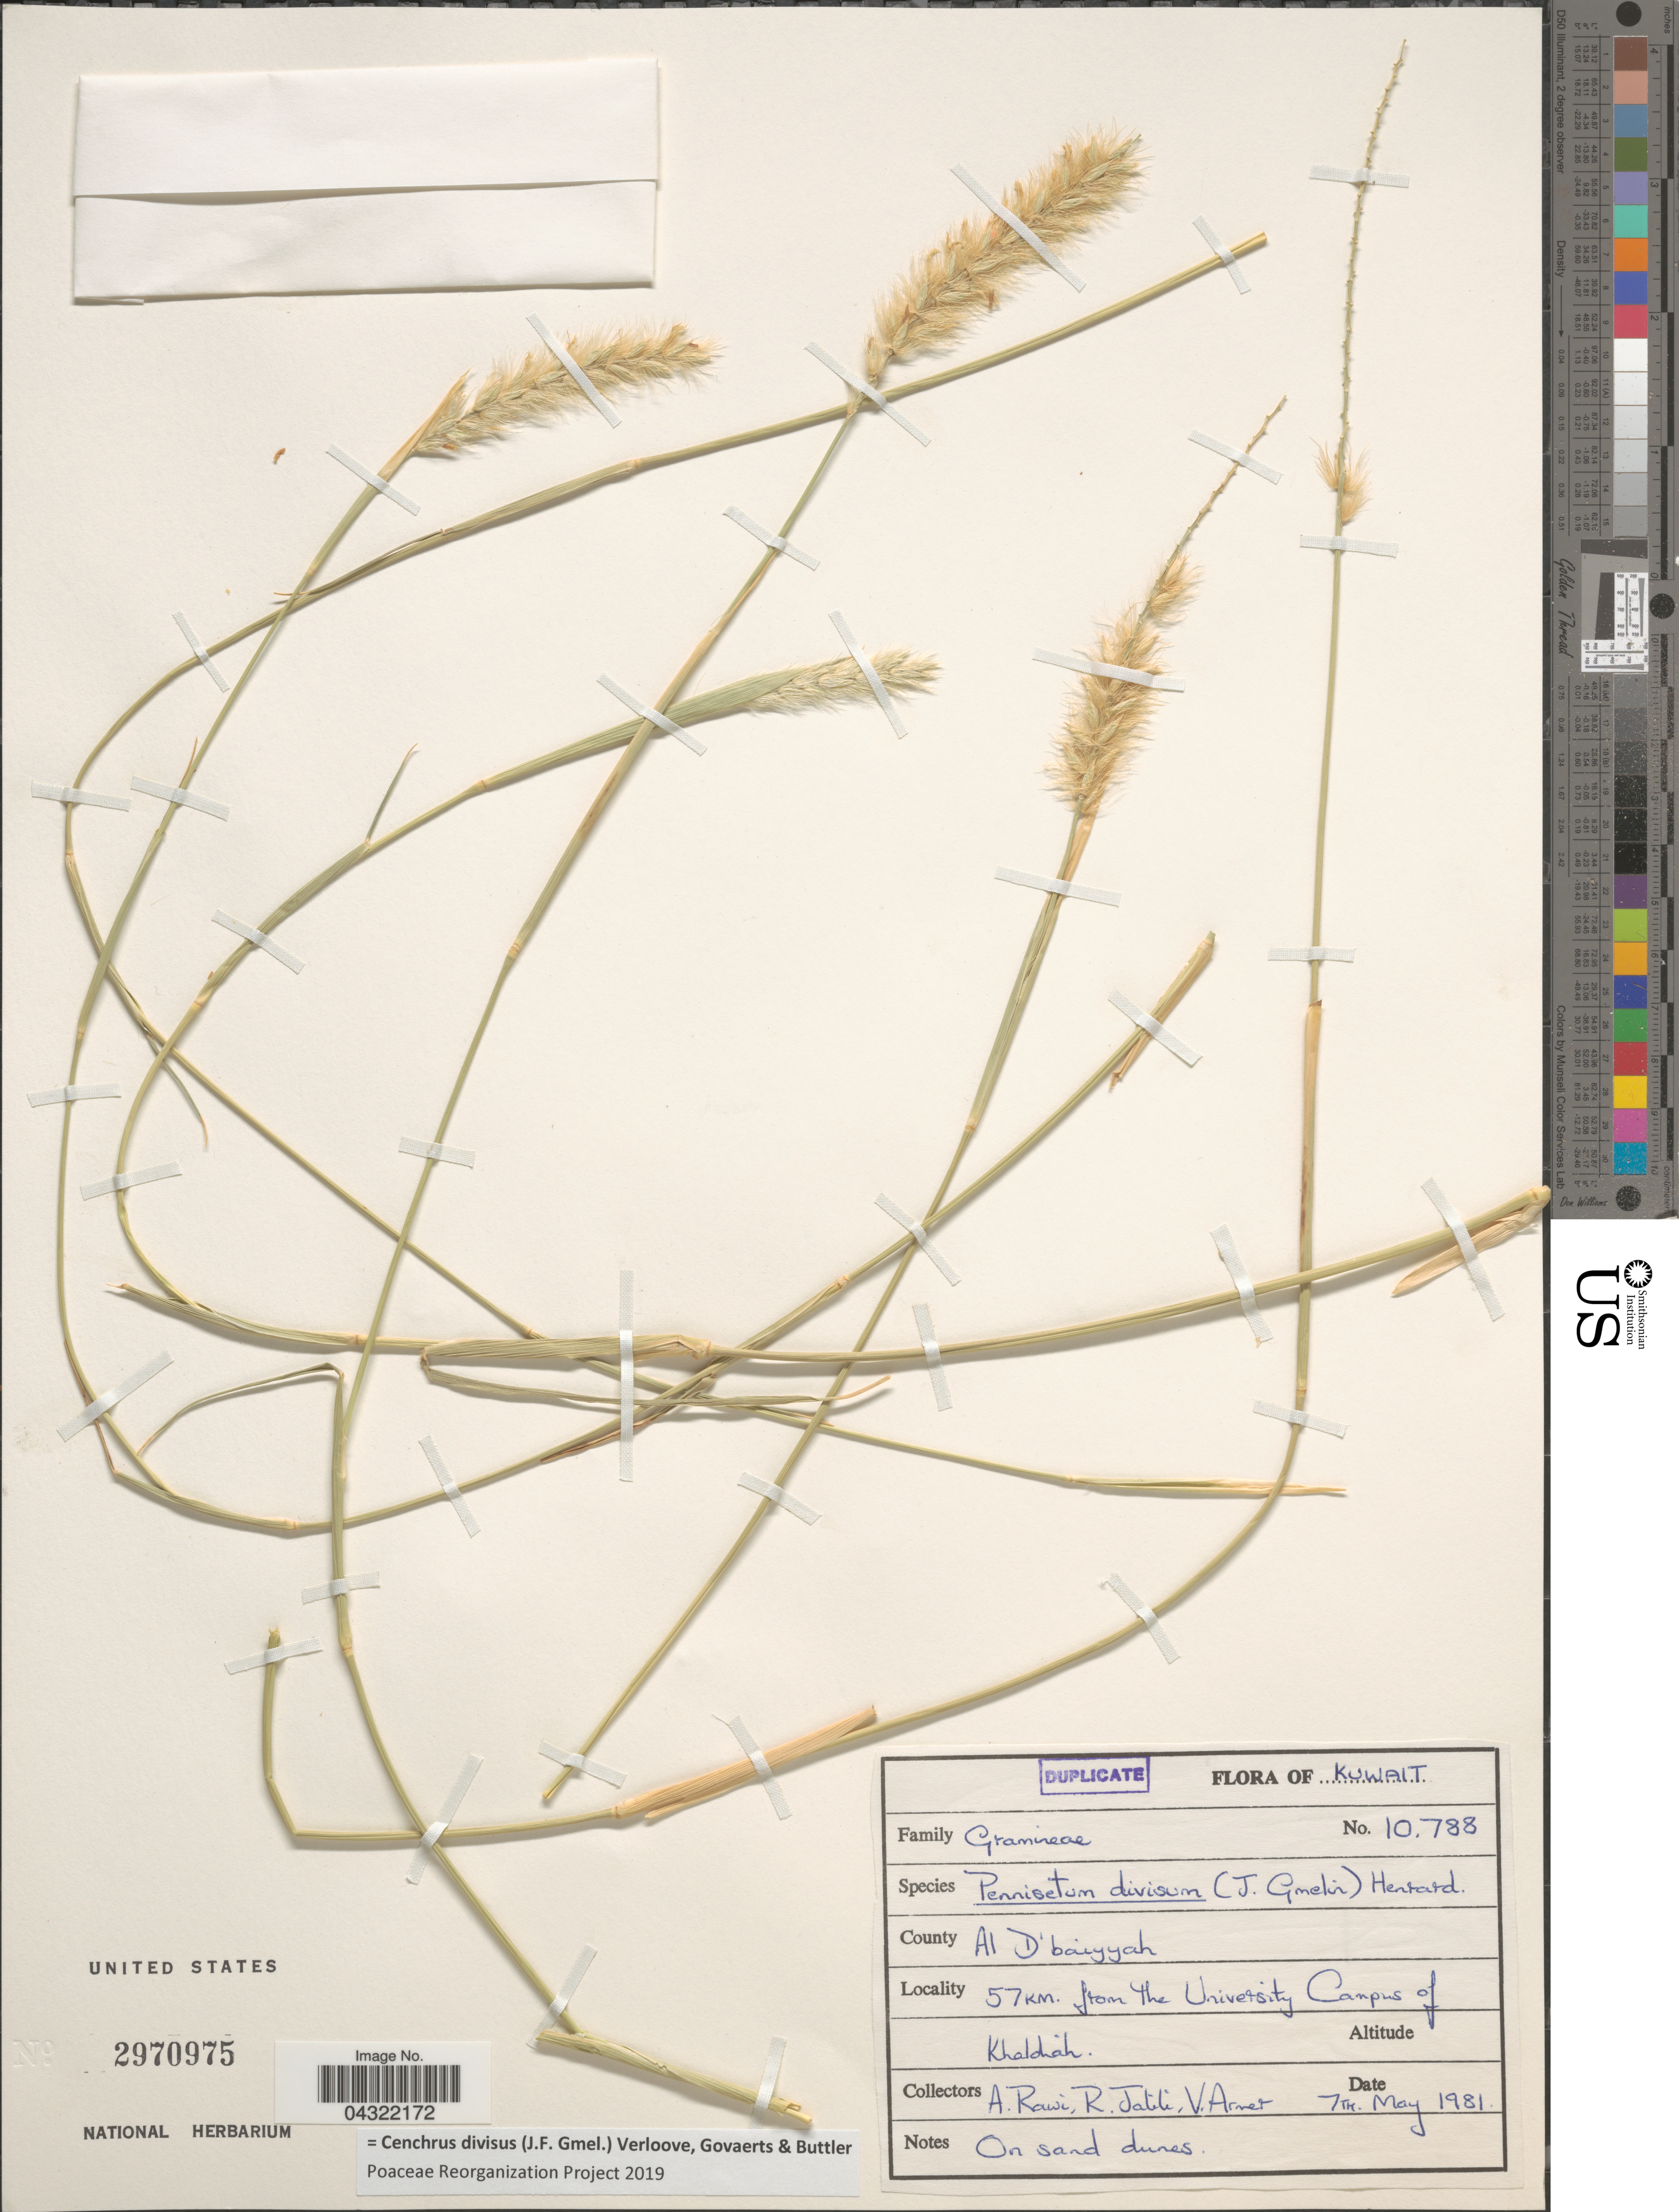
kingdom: Plantae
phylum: Tracheophyta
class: Liliopsida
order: Poales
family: Poaceae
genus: Cenchrus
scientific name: Cenchrus divisus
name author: (J.F. Gmel.) Verloove et al.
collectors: A. Rawi, R. Jalili & V. Arner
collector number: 10788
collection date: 1981-05-07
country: Kuwait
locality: County Al D'baiyyah. 57 Km. from the University Campus of Khalohah.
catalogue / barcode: US 2970975